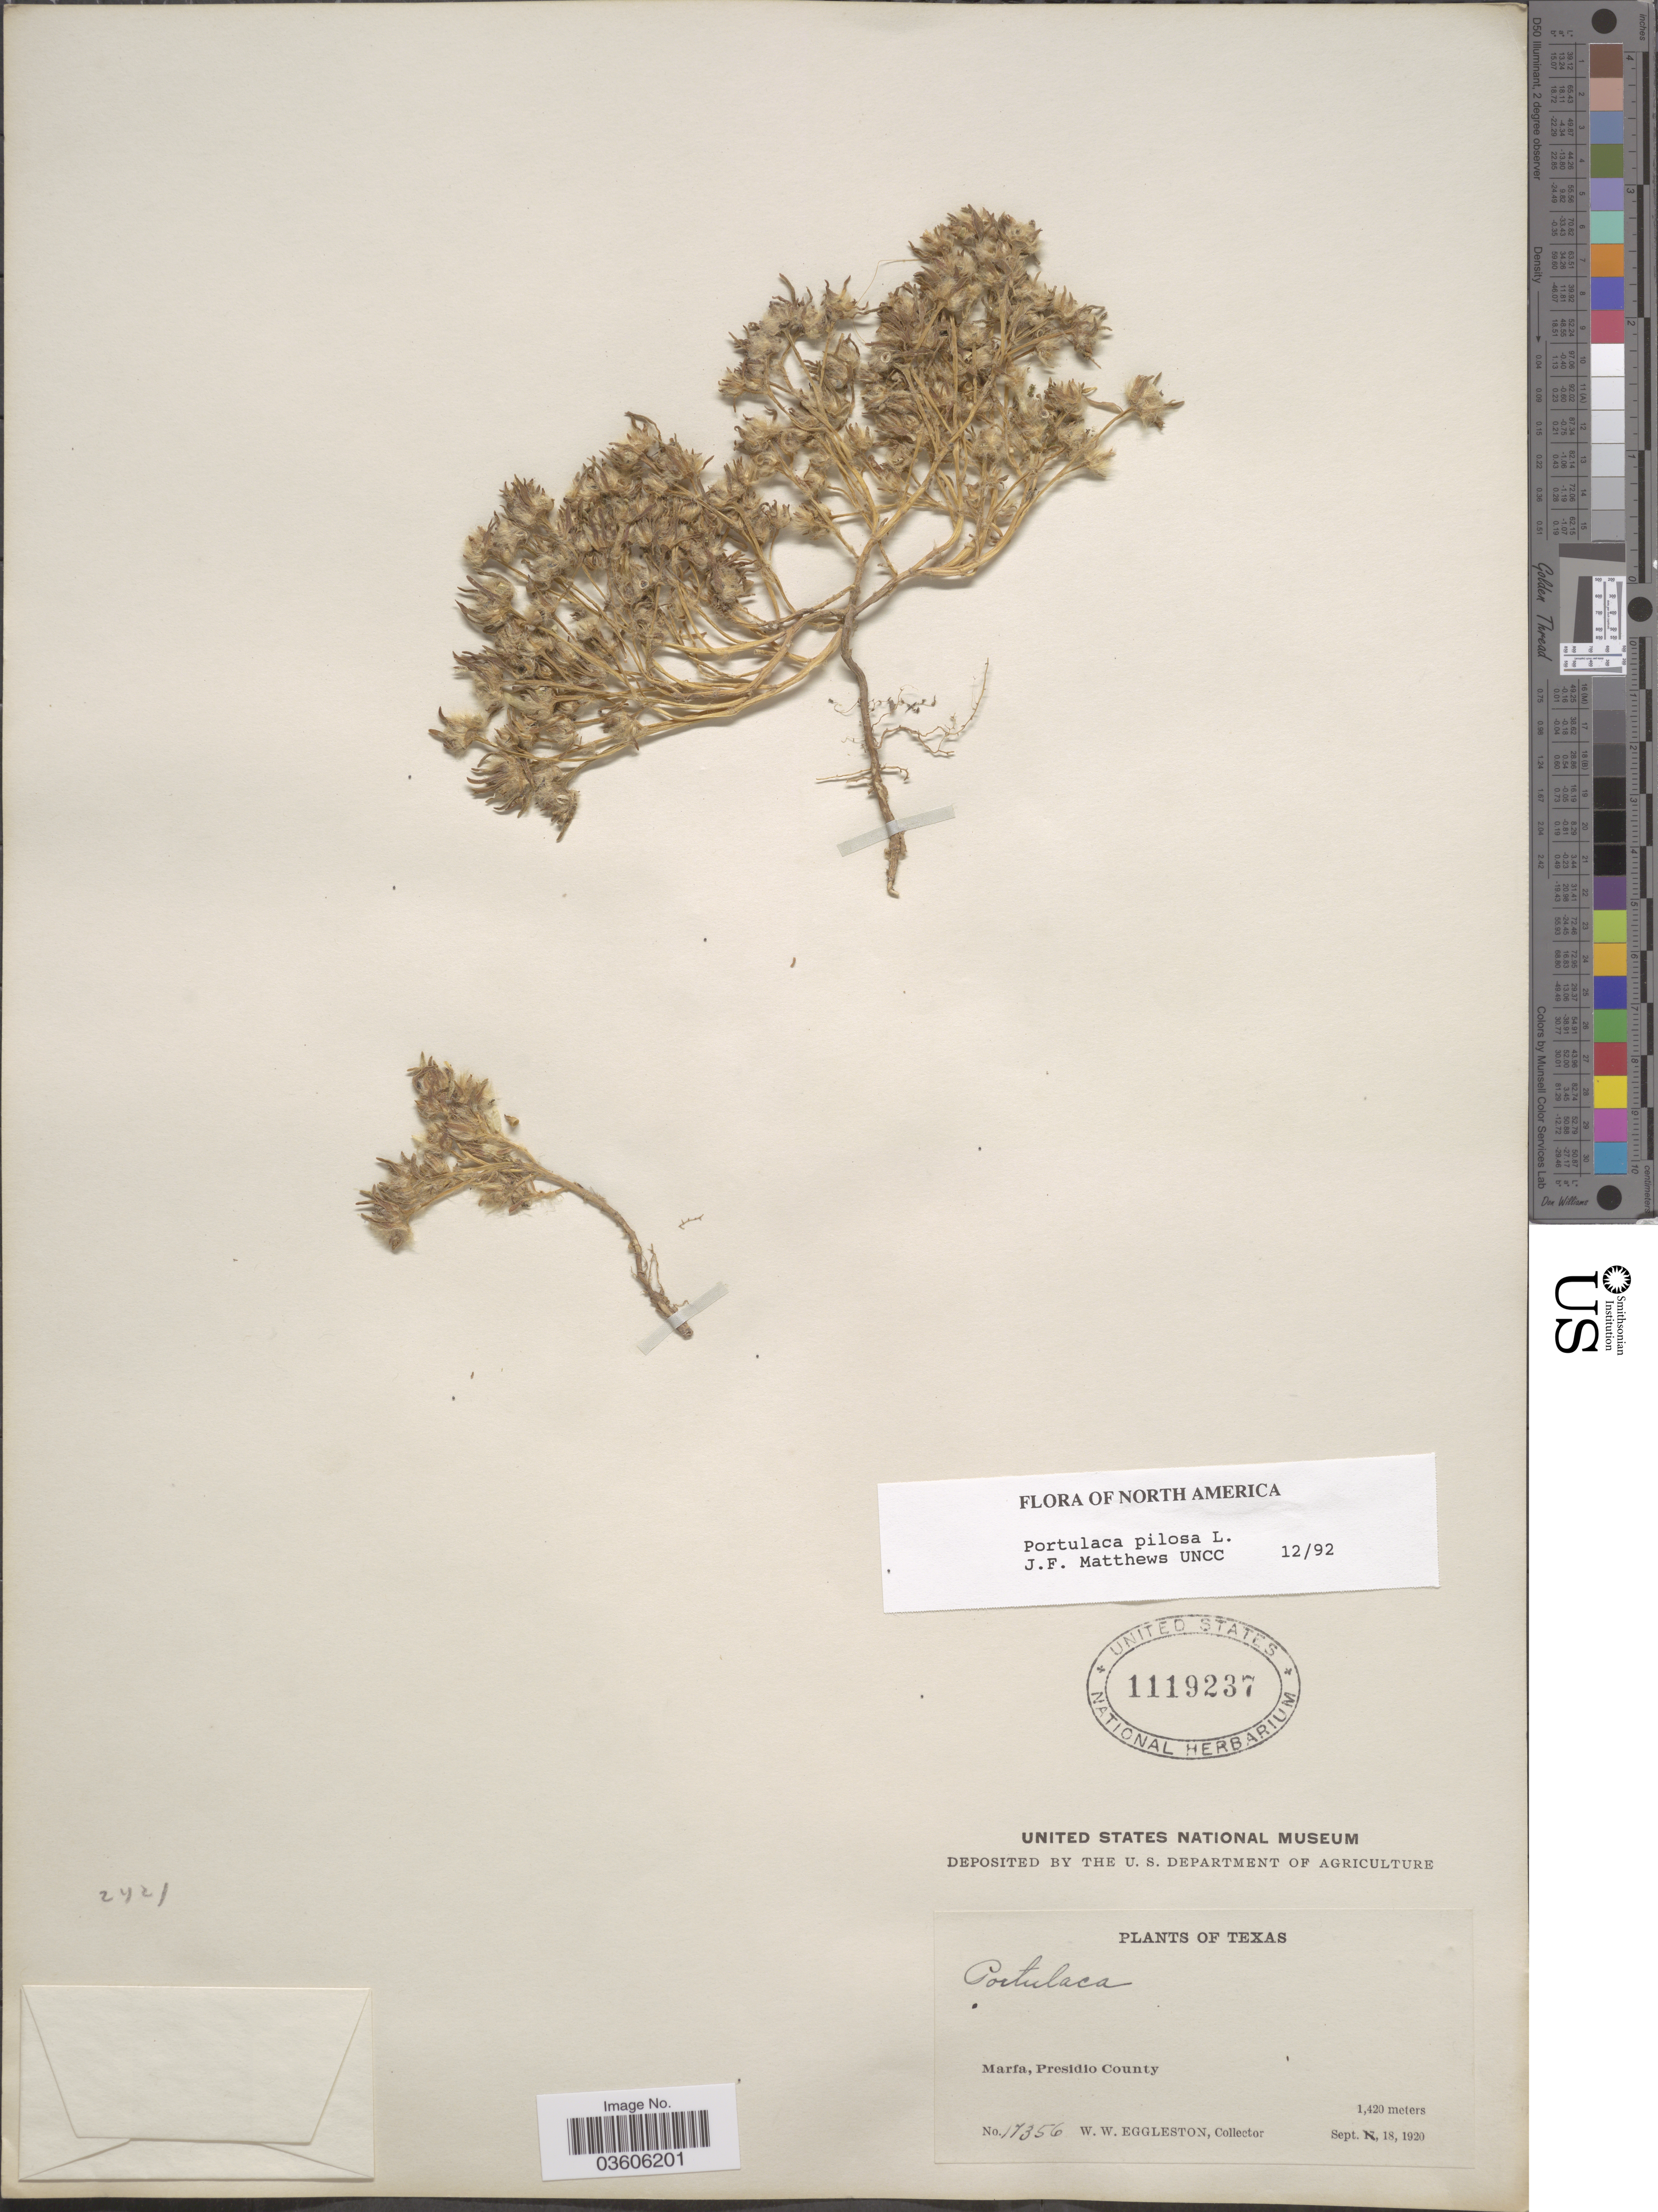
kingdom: Plantae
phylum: Tracheophyta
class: Magnoliopsida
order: Caryophyllales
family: Portulacaceae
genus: Portulaca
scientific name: Portulaca pilosa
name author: L.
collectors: W. W. Eggleston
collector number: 17356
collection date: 1920-09-18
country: United States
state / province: Texas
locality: Marfa, Presidio County.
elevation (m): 1420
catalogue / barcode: US 1119237